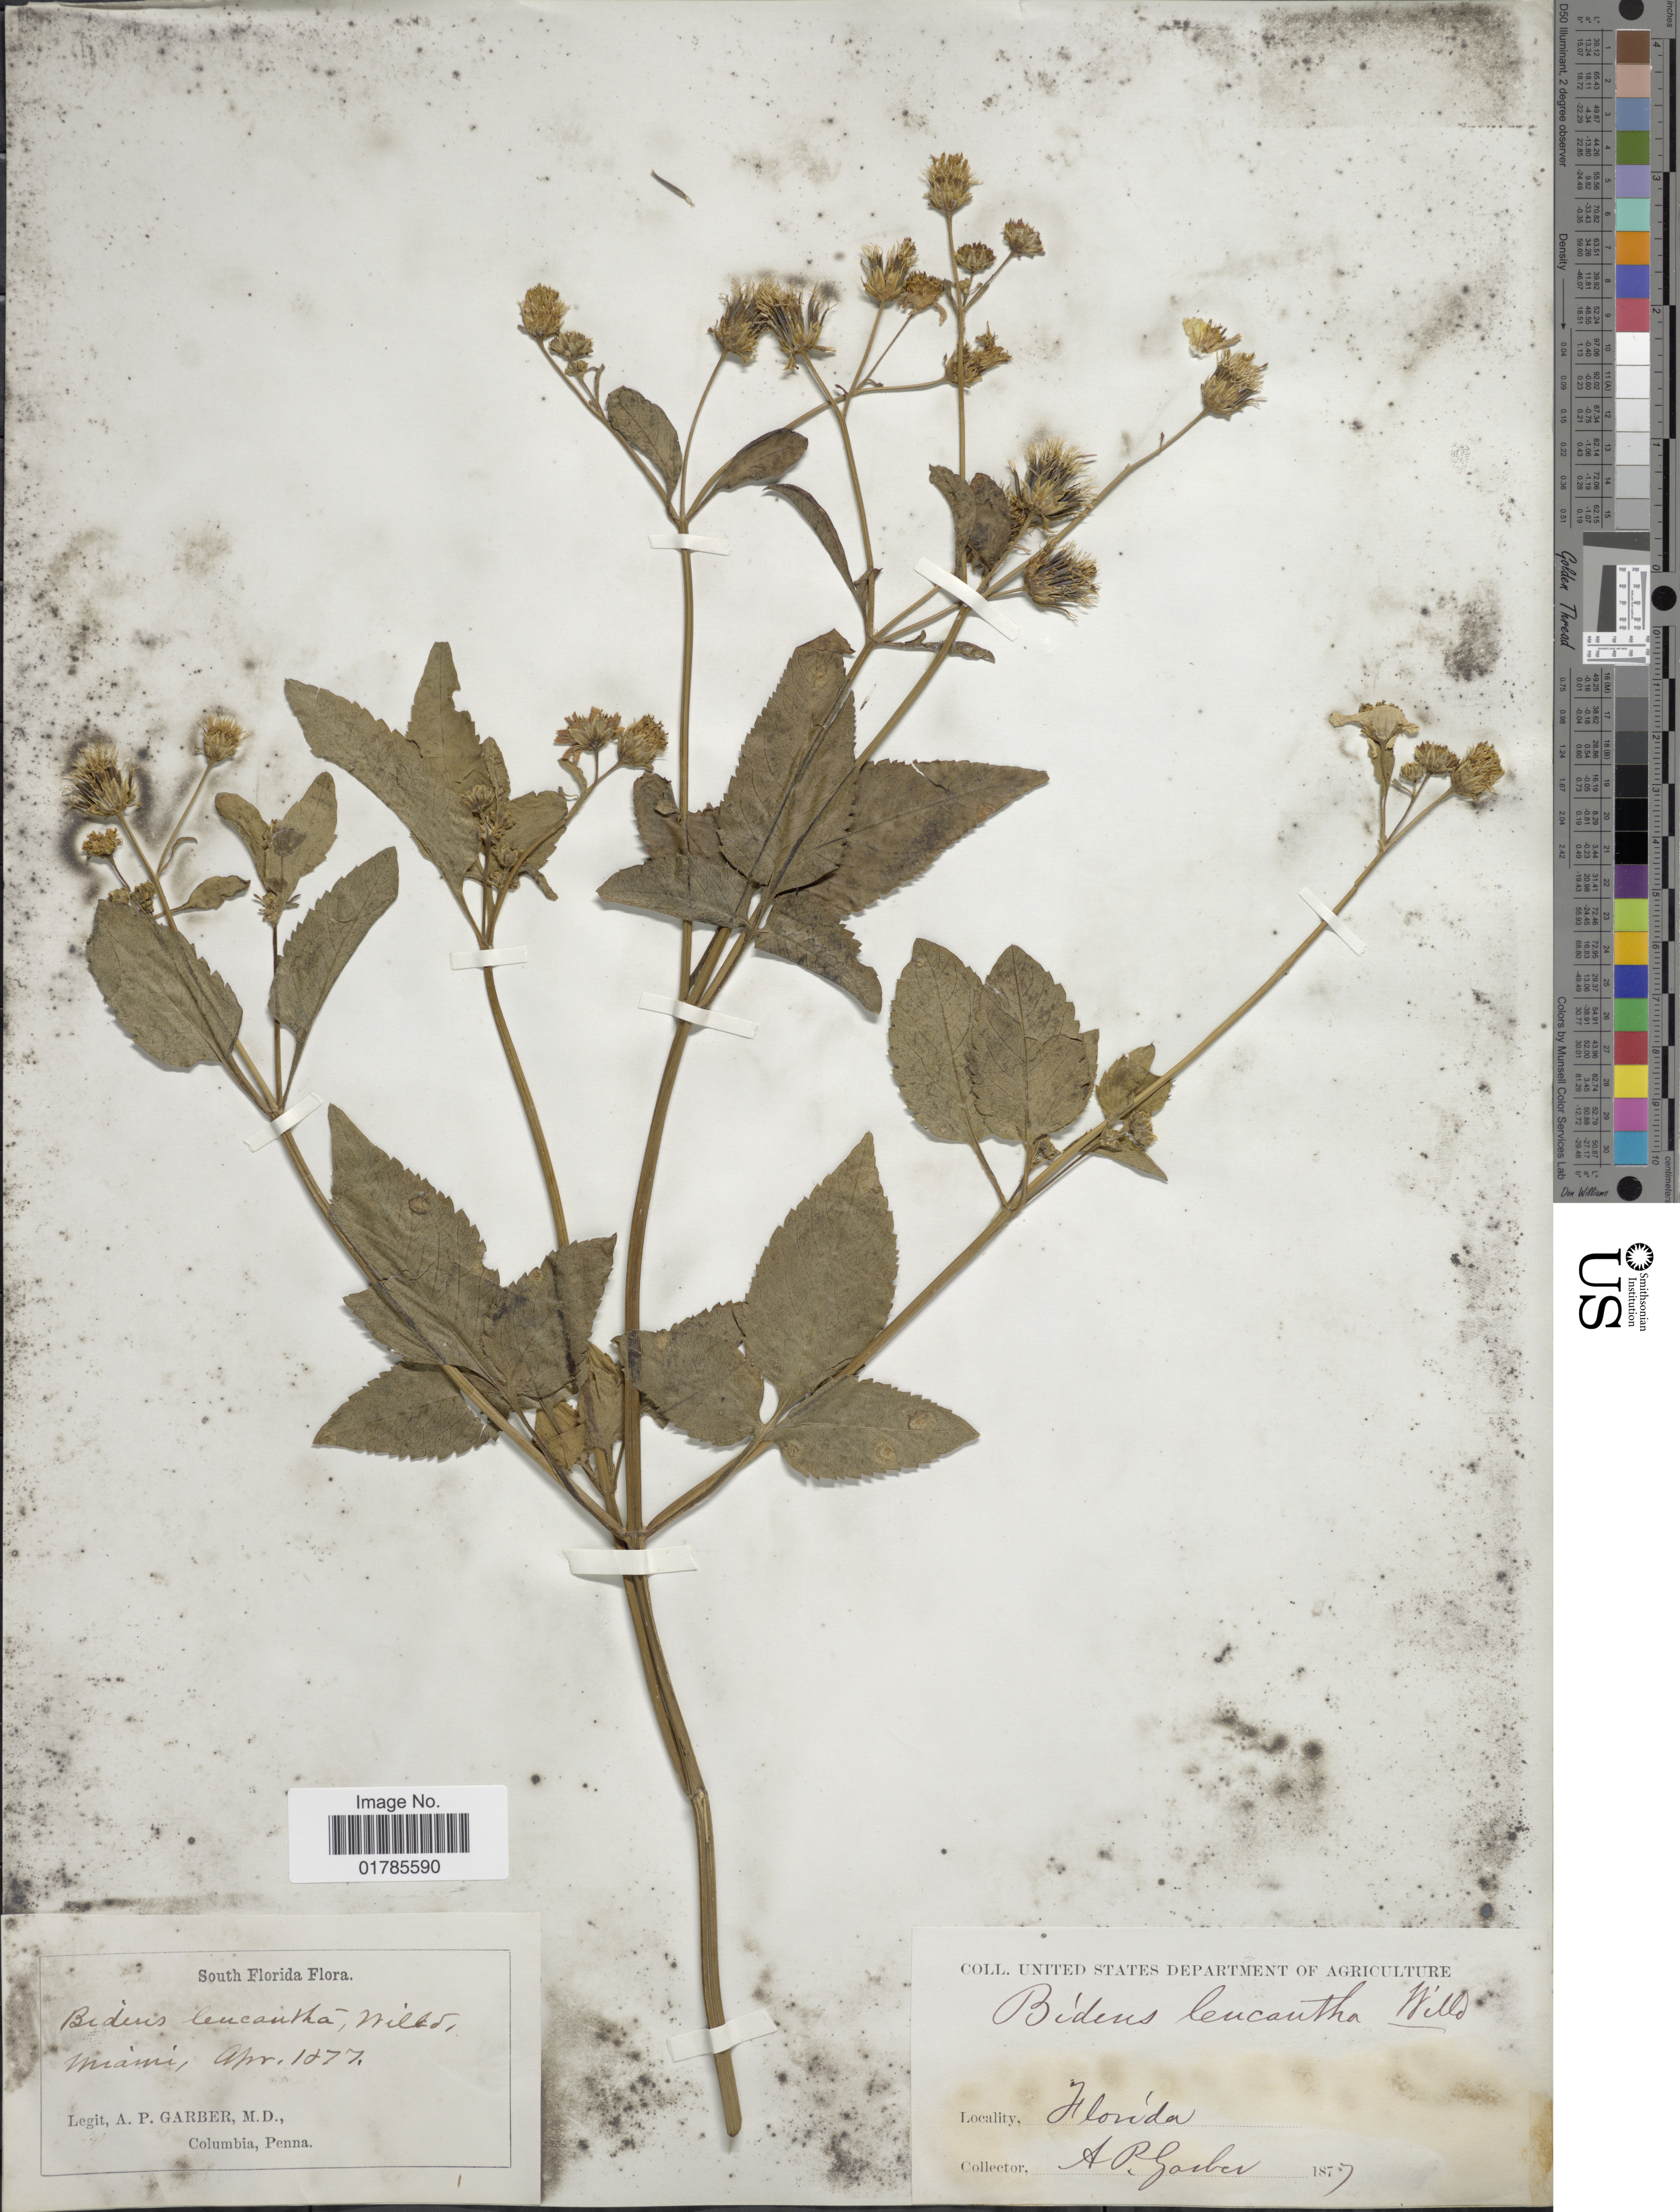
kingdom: Plantae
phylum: Tracheophyta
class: Magnoliopsida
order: Asterales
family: Asteraceae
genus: Bidens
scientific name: Bidens alba var. radiata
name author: (Sch. Bip.) R.E. Ballard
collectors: A. P. Garber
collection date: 1877-04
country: United States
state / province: Florida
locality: South Florida, Miami